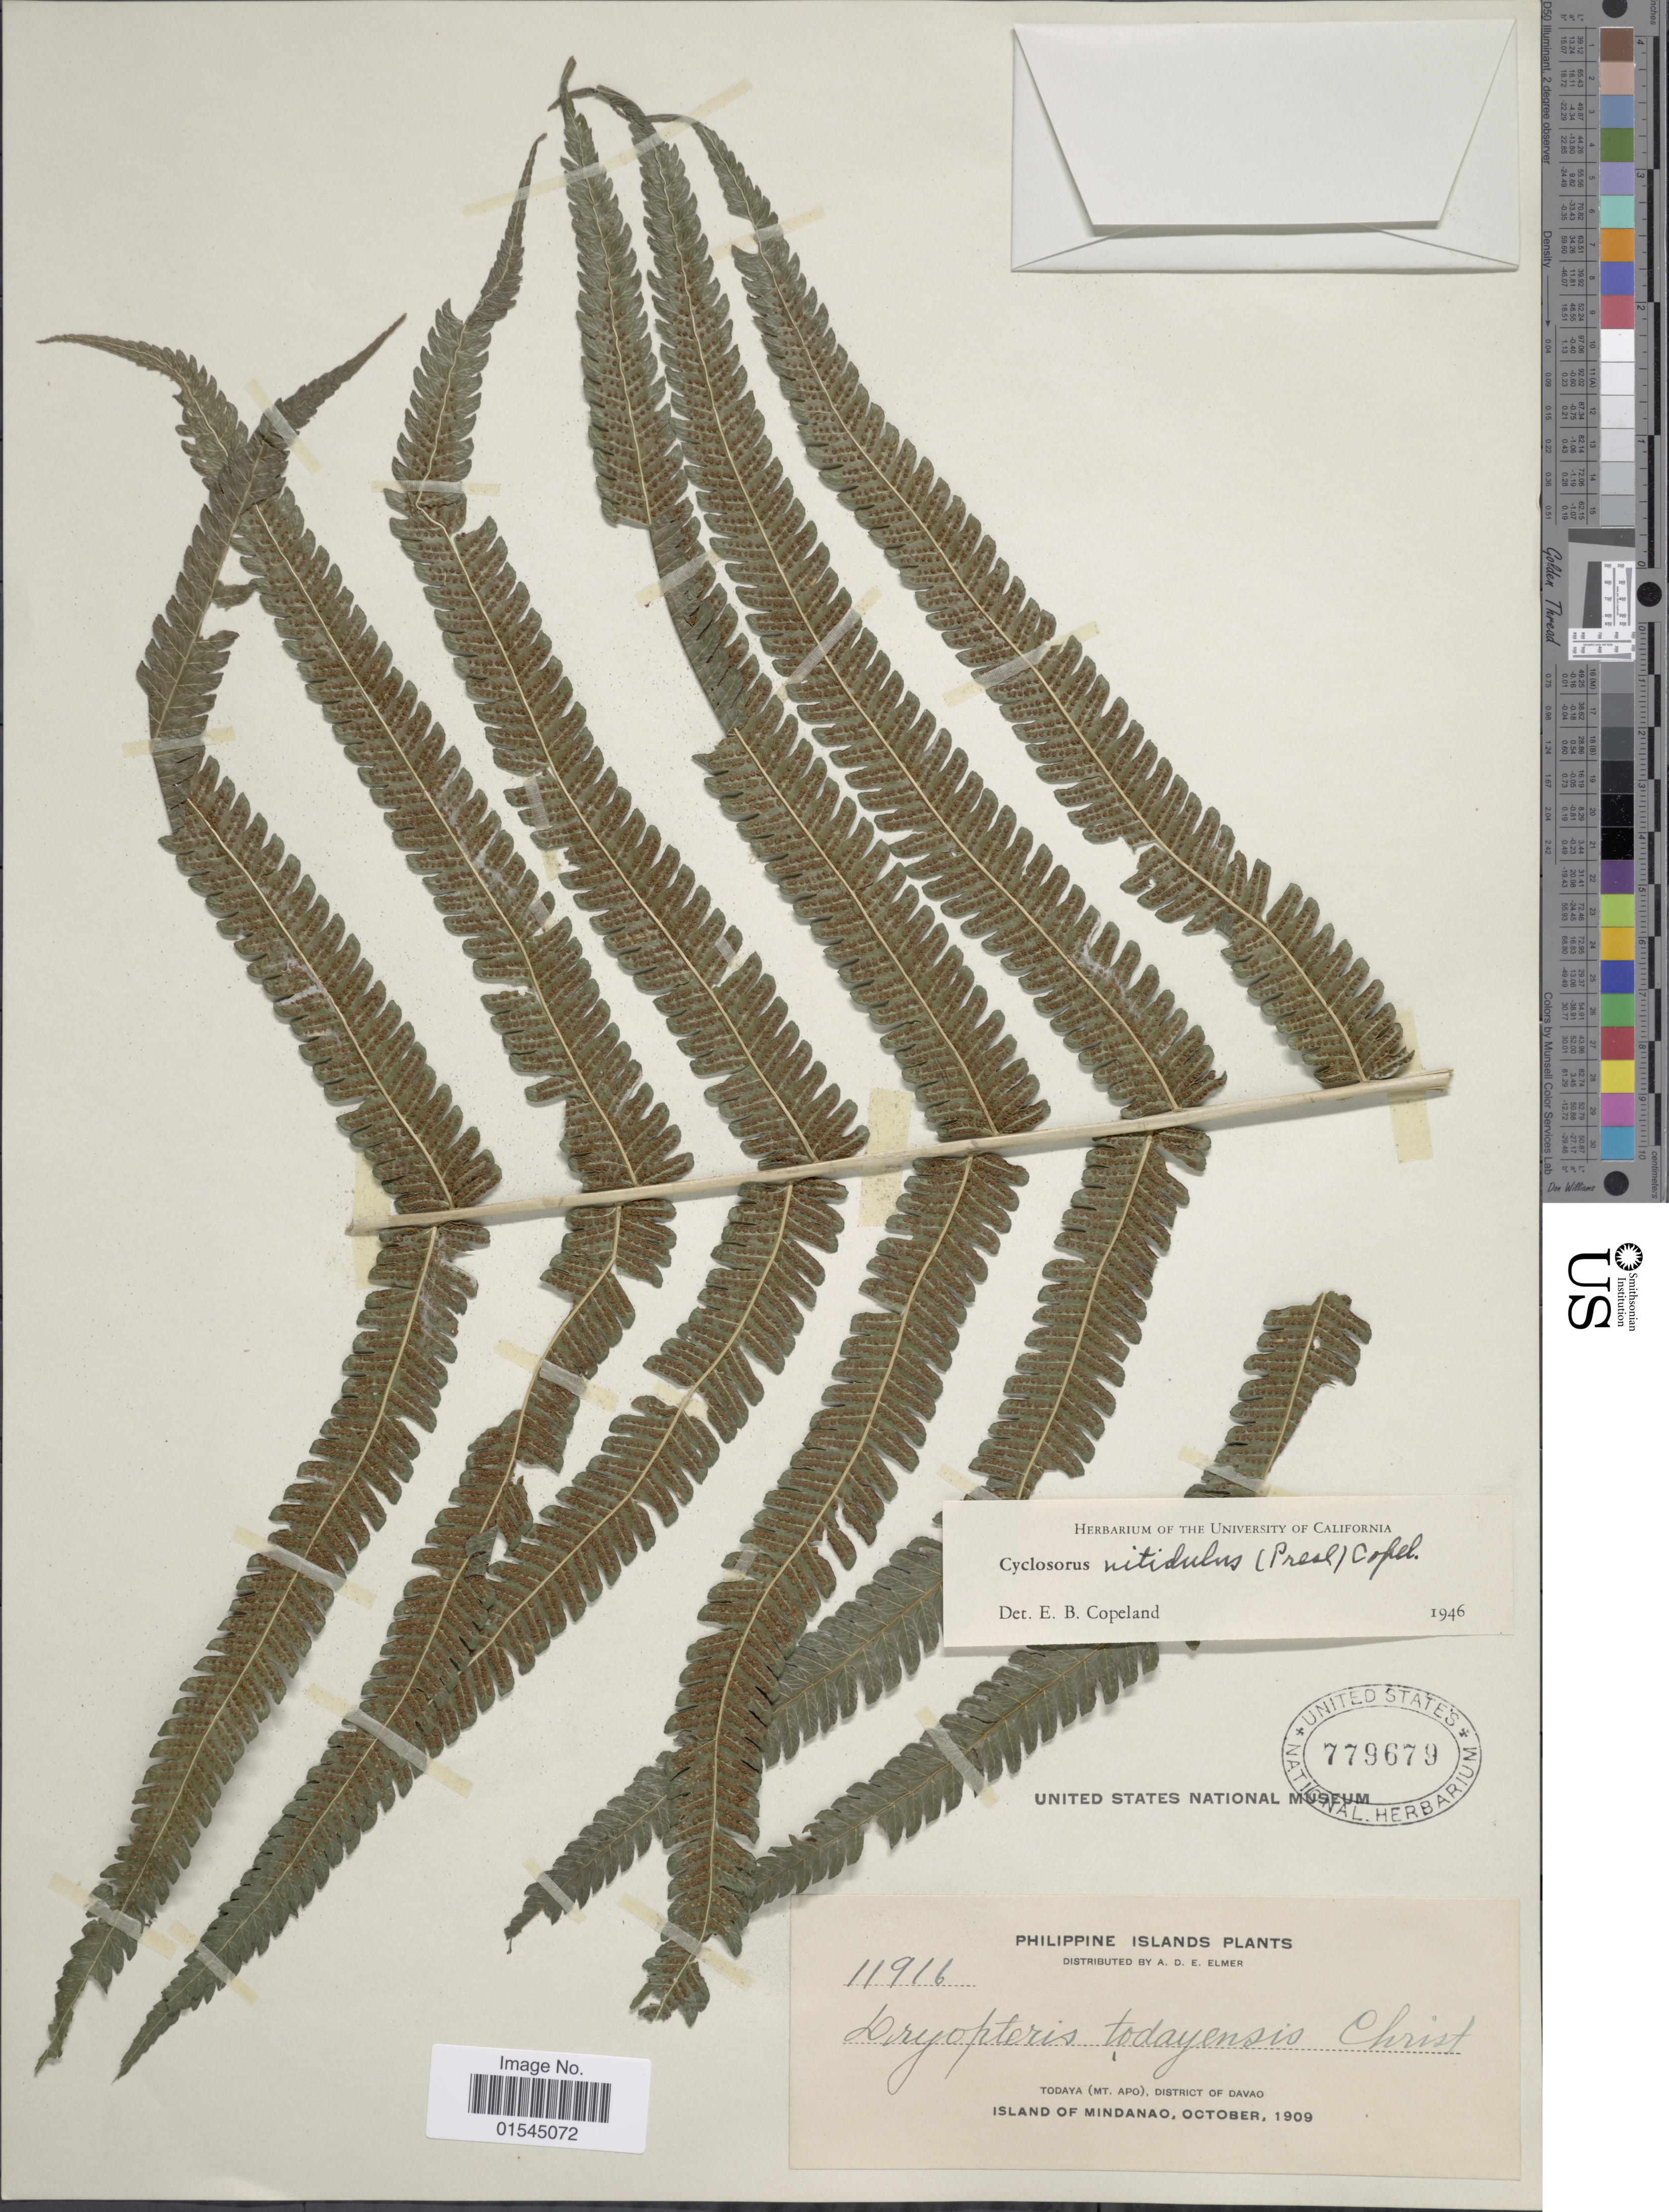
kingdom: Plantae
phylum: Tracheophyta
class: Polypodiopsida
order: Polypodiales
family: Thelypteridaceae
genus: Sphaerostephanos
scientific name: Sphaerostephanos productus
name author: (Kaulf.) Holttum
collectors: A. D. E. Elmer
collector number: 11916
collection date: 1909-10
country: Philippines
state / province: Davao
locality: Todaya (Mt. Apo), District of Davao. Island of Mindanao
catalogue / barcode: US 779679